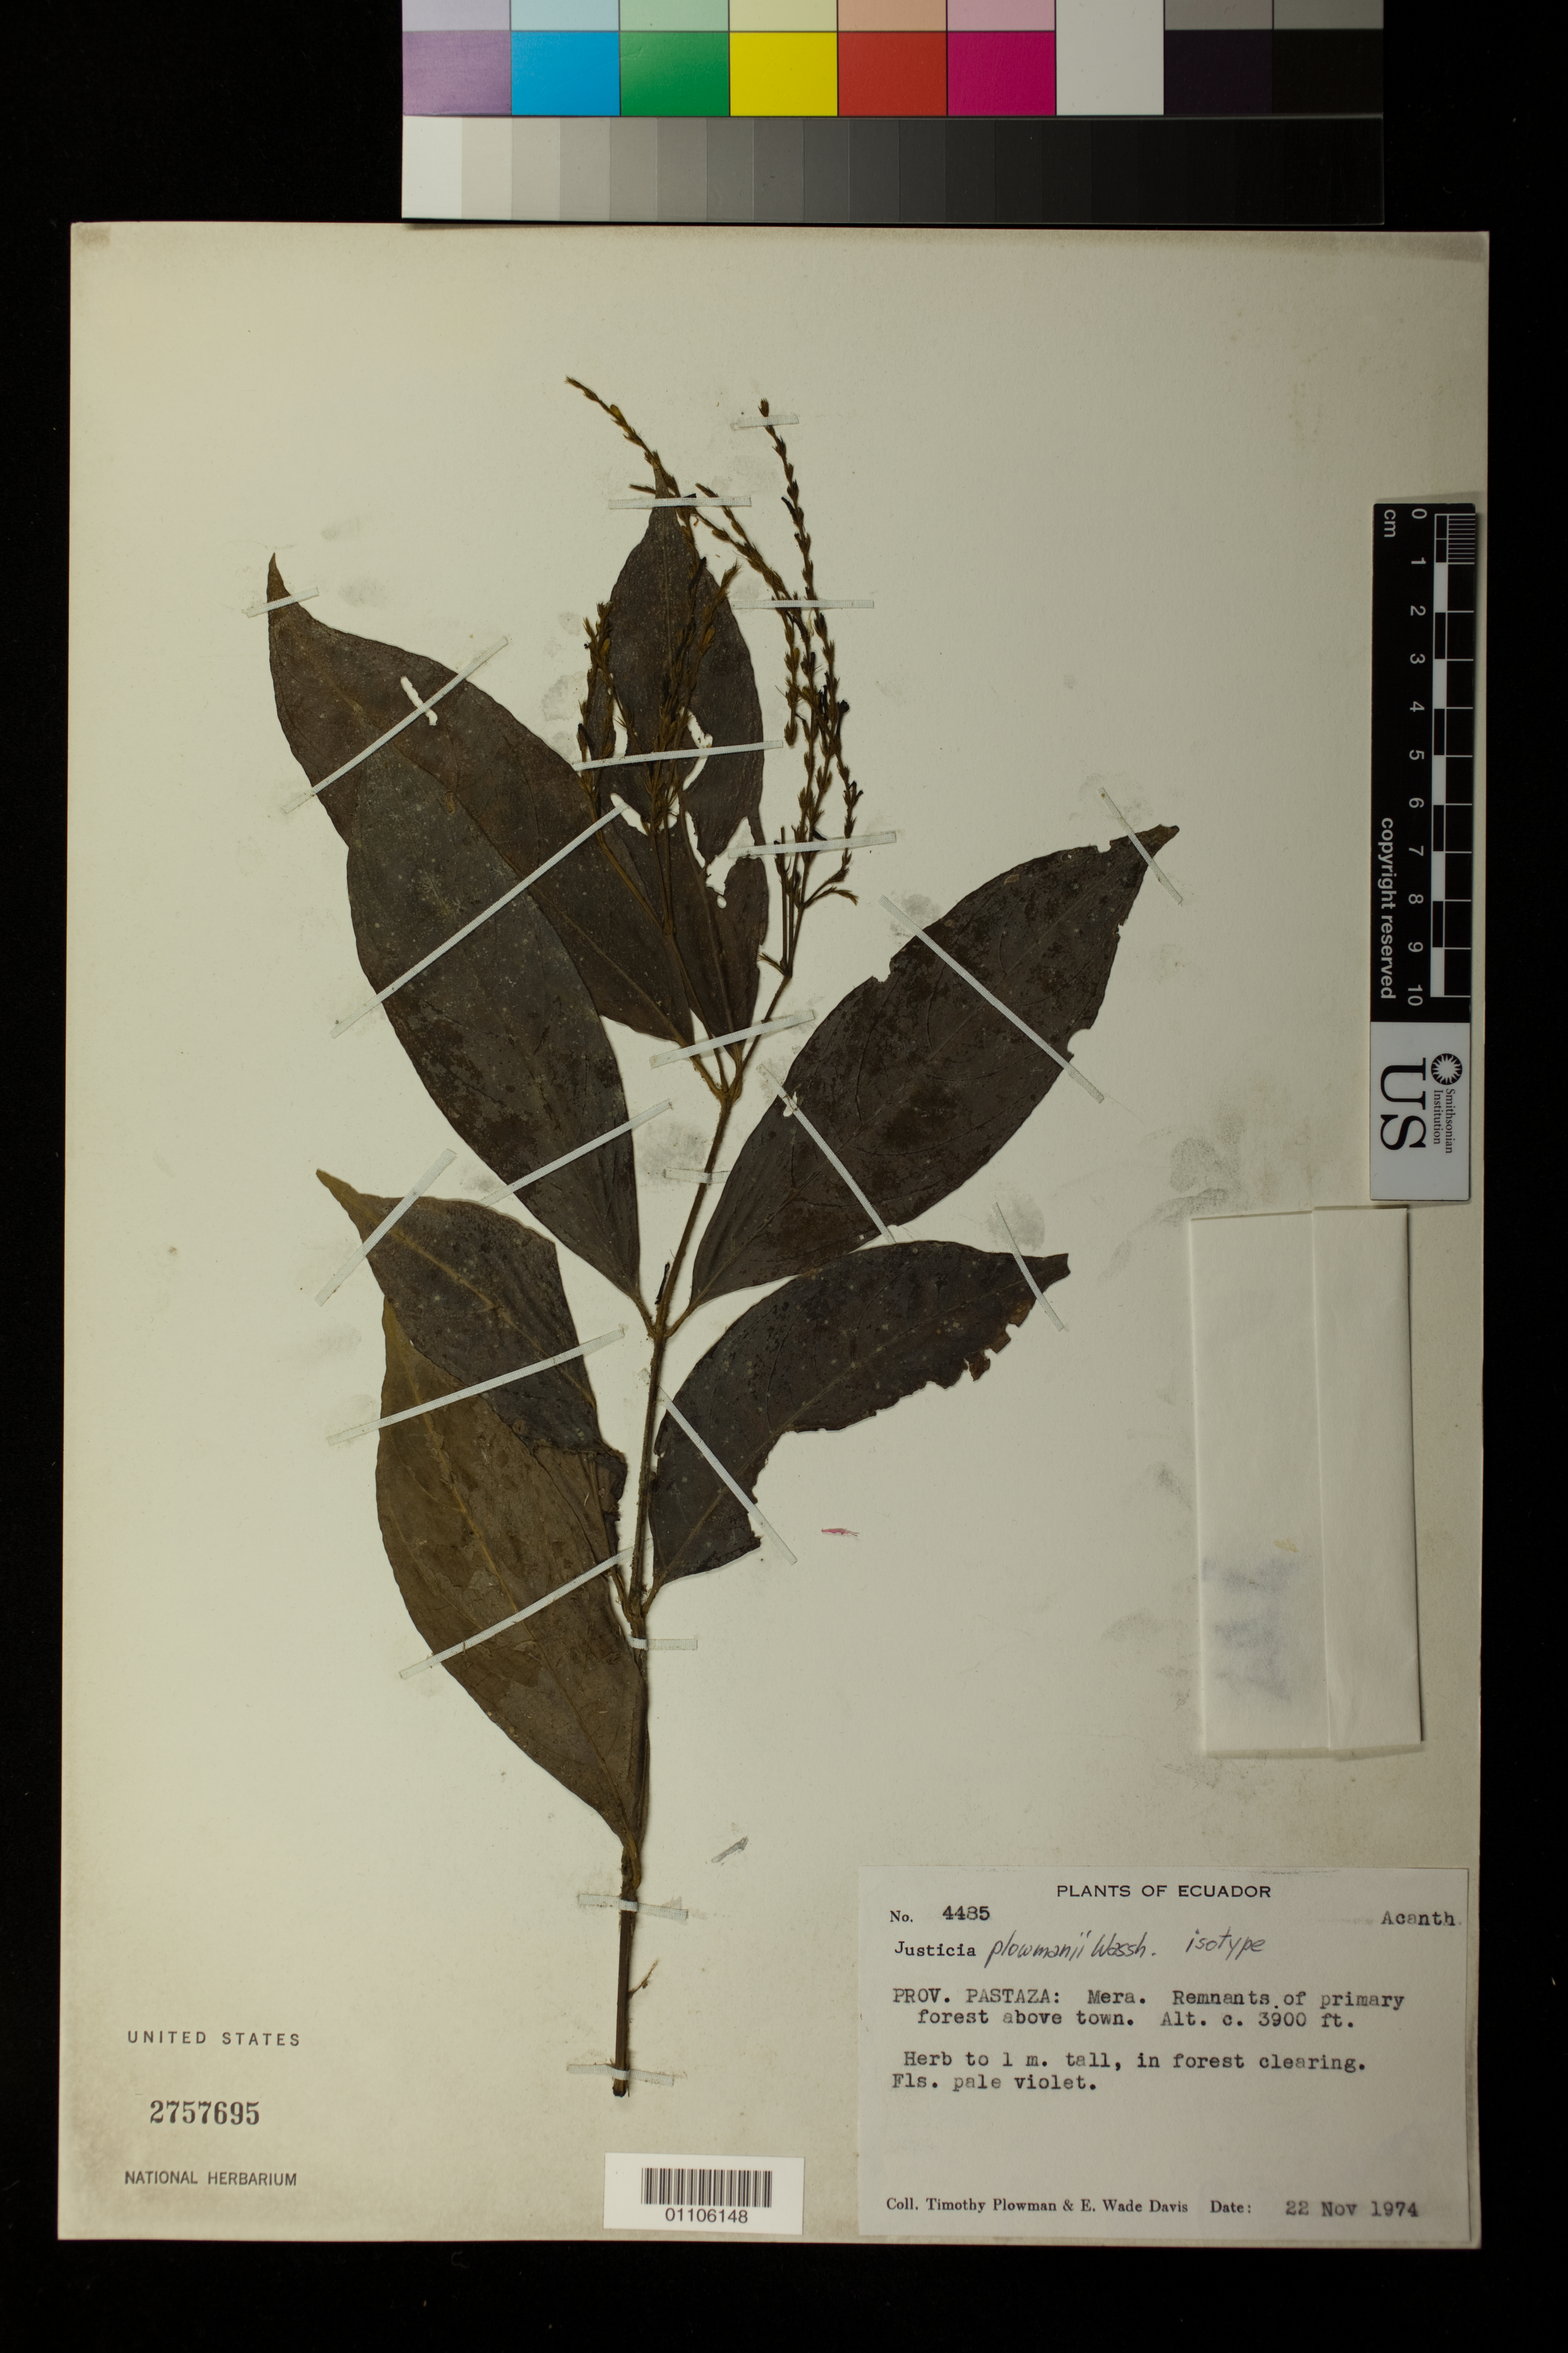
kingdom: Plantae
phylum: Tracheophyta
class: Magnoliopsida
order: Lamiales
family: Acanthaceae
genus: Justicia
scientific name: Justicia plowmanii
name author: Wassh.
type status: Isotype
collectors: T. Plowman & E. W. Davis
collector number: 4485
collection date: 1974-11-22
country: Ecuador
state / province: Pastaza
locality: Prov. Pastaza; Mera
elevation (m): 1189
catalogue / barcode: US 2757695